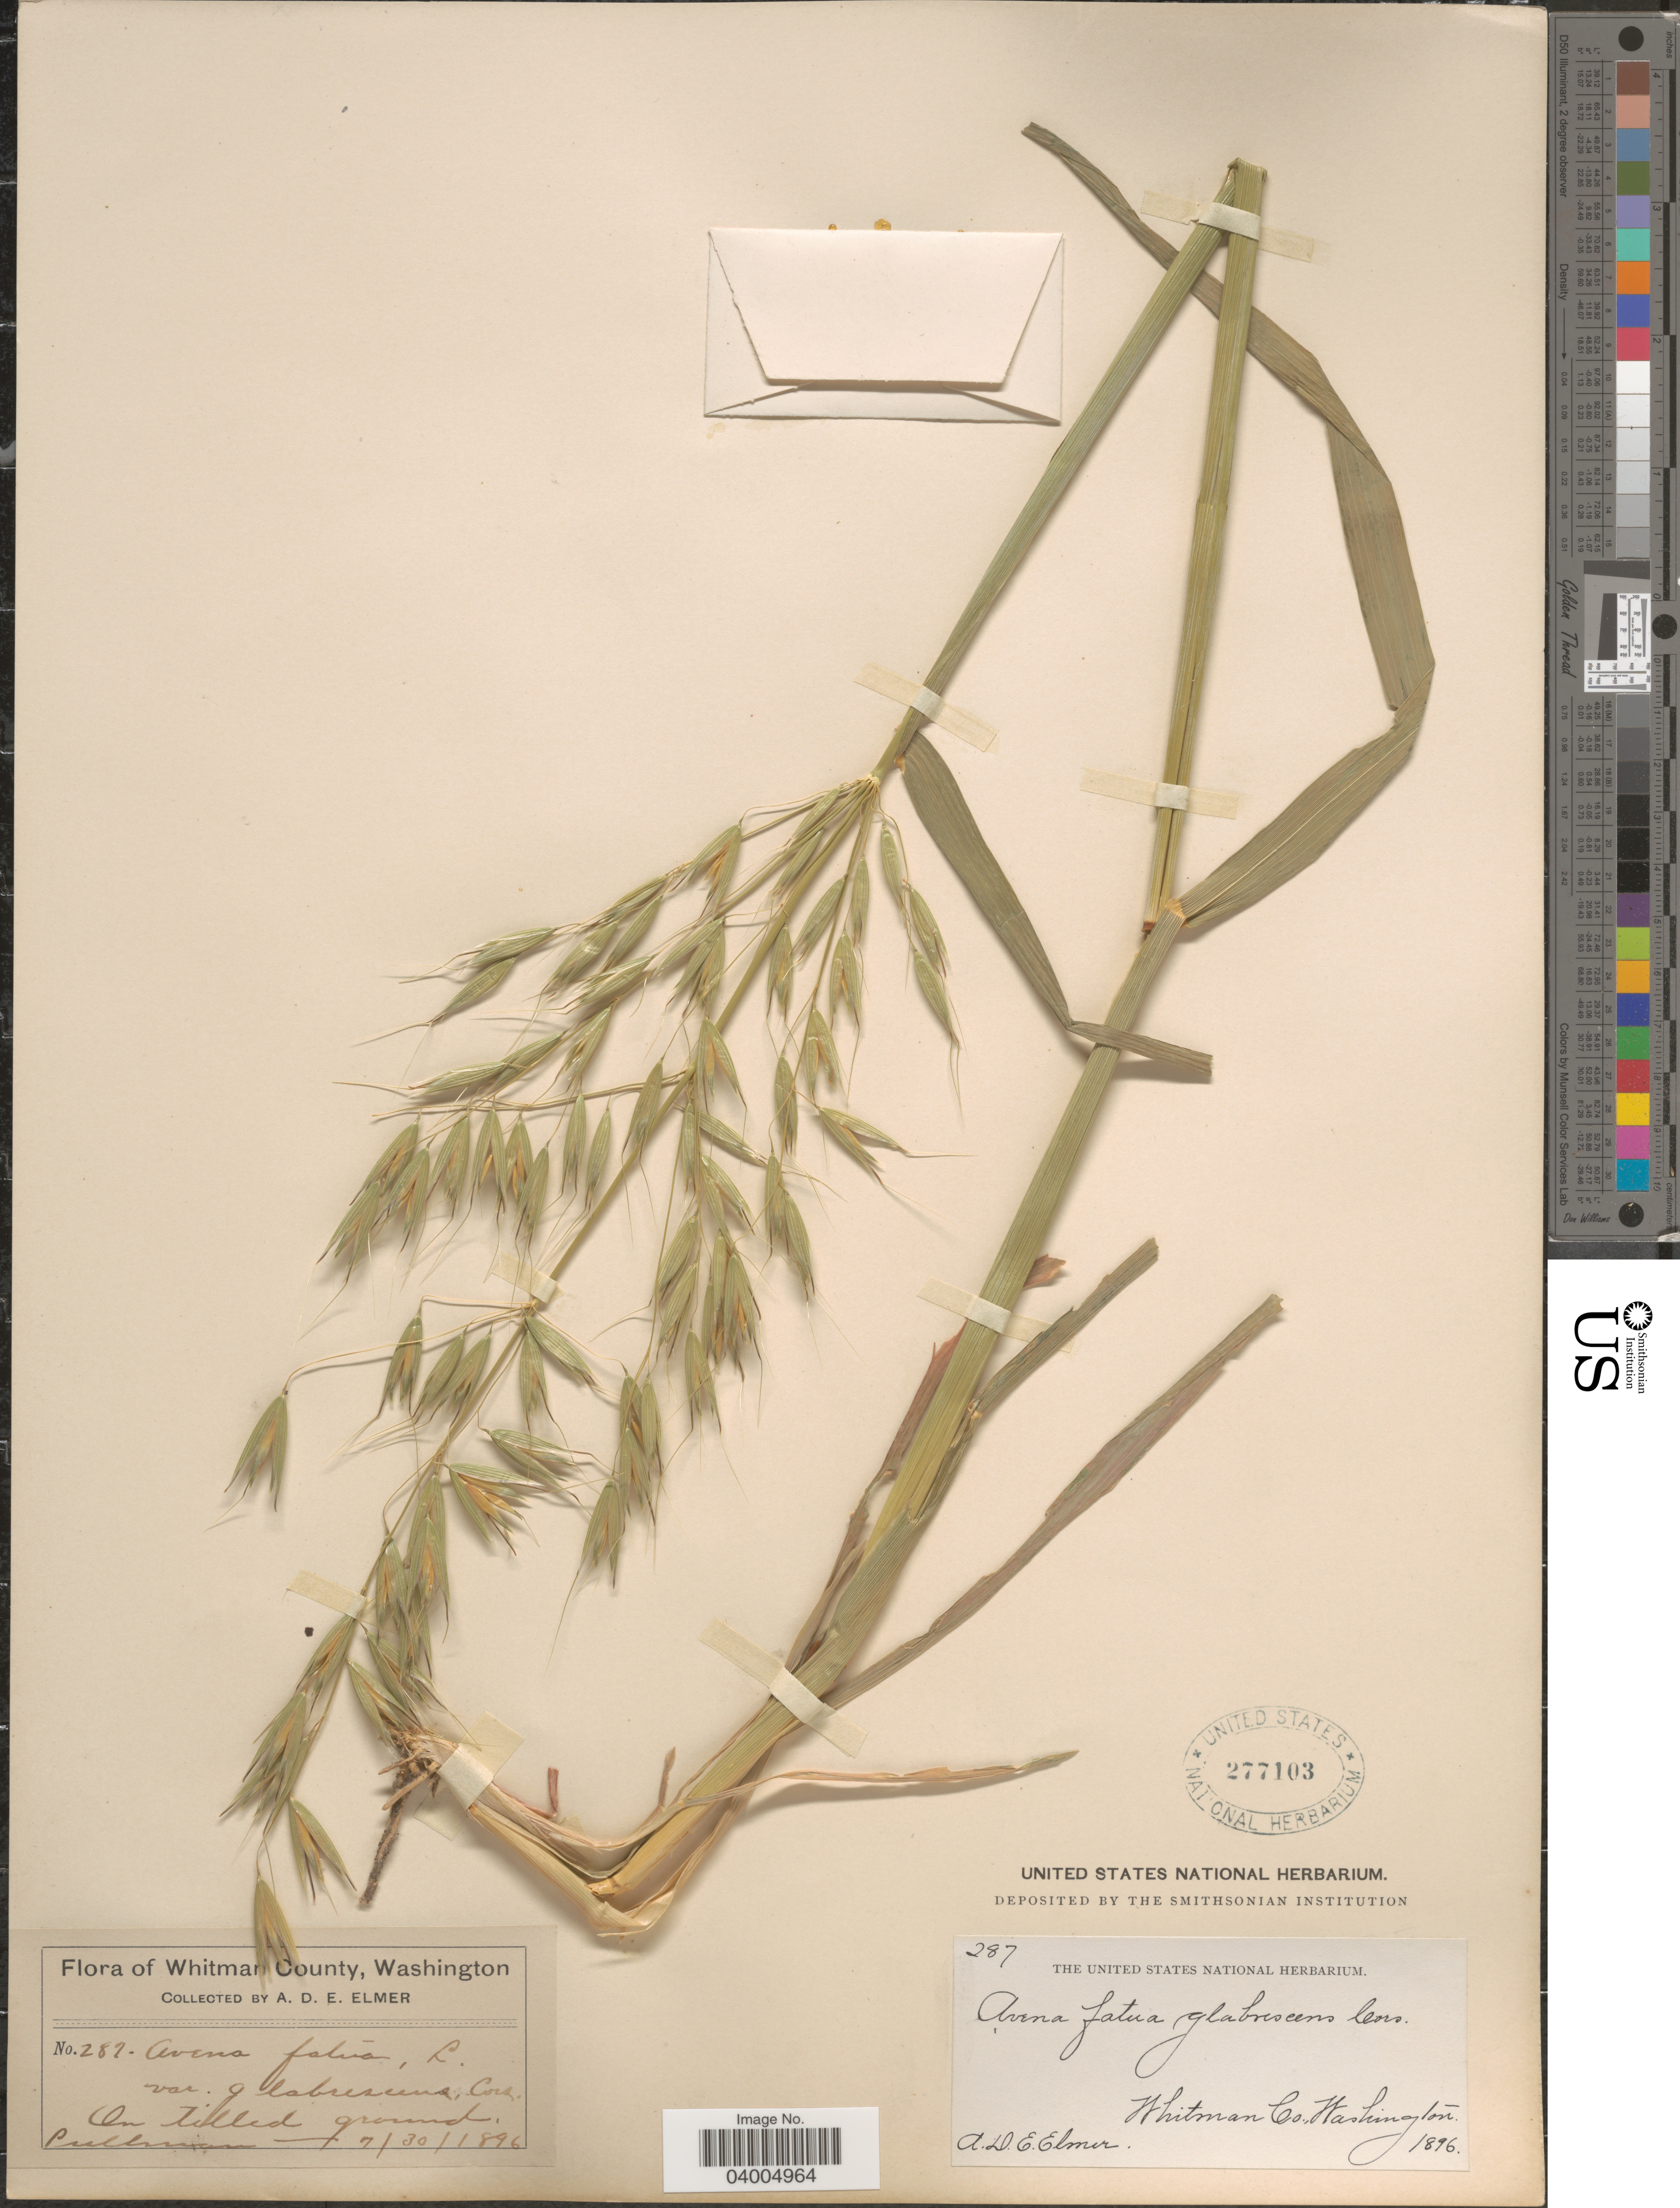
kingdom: Plantae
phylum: Tracheophyta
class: Liliopsida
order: Poales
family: Poaceae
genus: Avena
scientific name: Avena fatua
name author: L.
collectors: A. D. E. Elmer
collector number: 287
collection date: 1896-07-30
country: United States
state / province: Washington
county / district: Whitman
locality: Whitman County. Pullman.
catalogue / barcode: US 277103